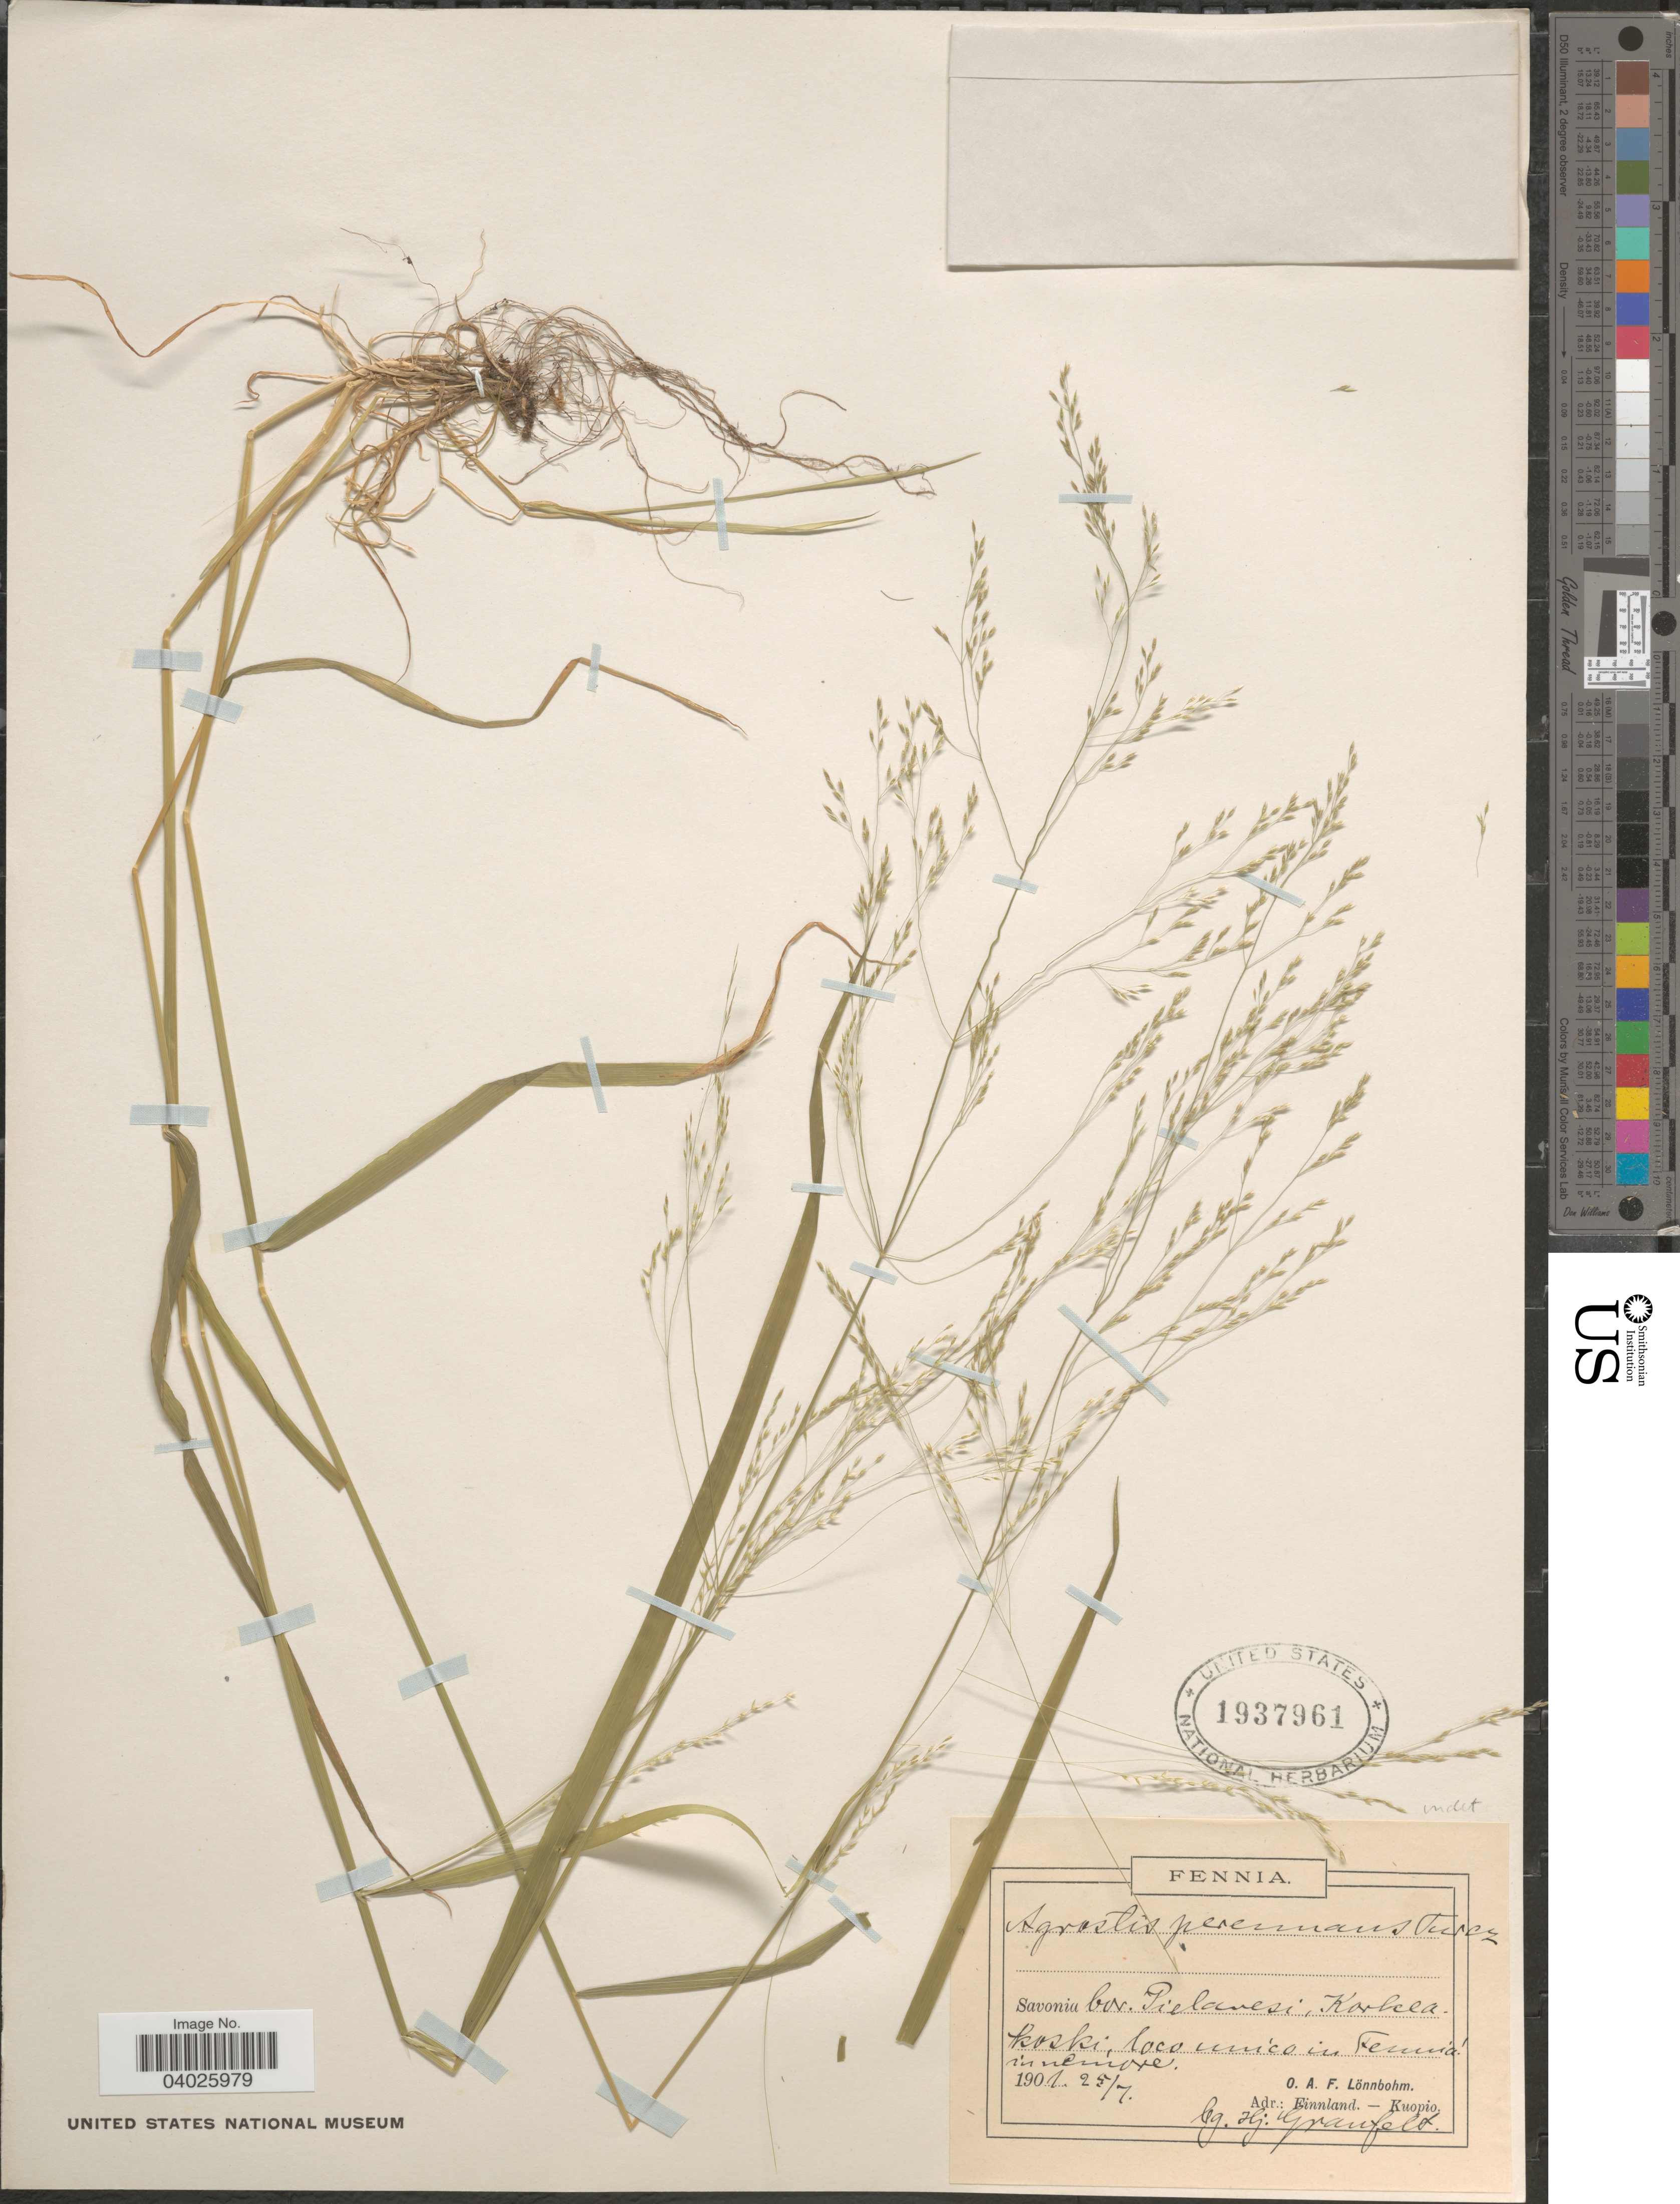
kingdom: Plantae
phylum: Tracheophyta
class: Liliopsida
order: Poales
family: Poaceae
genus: Agrostis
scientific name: Agrostis sp.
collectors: H. Granfelt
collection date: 1901-07-25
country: Finland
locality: Fennia. Savonia bor. Pielavesi, Korkiakoski, loco unico in Fennia.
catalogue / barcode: US 1937961